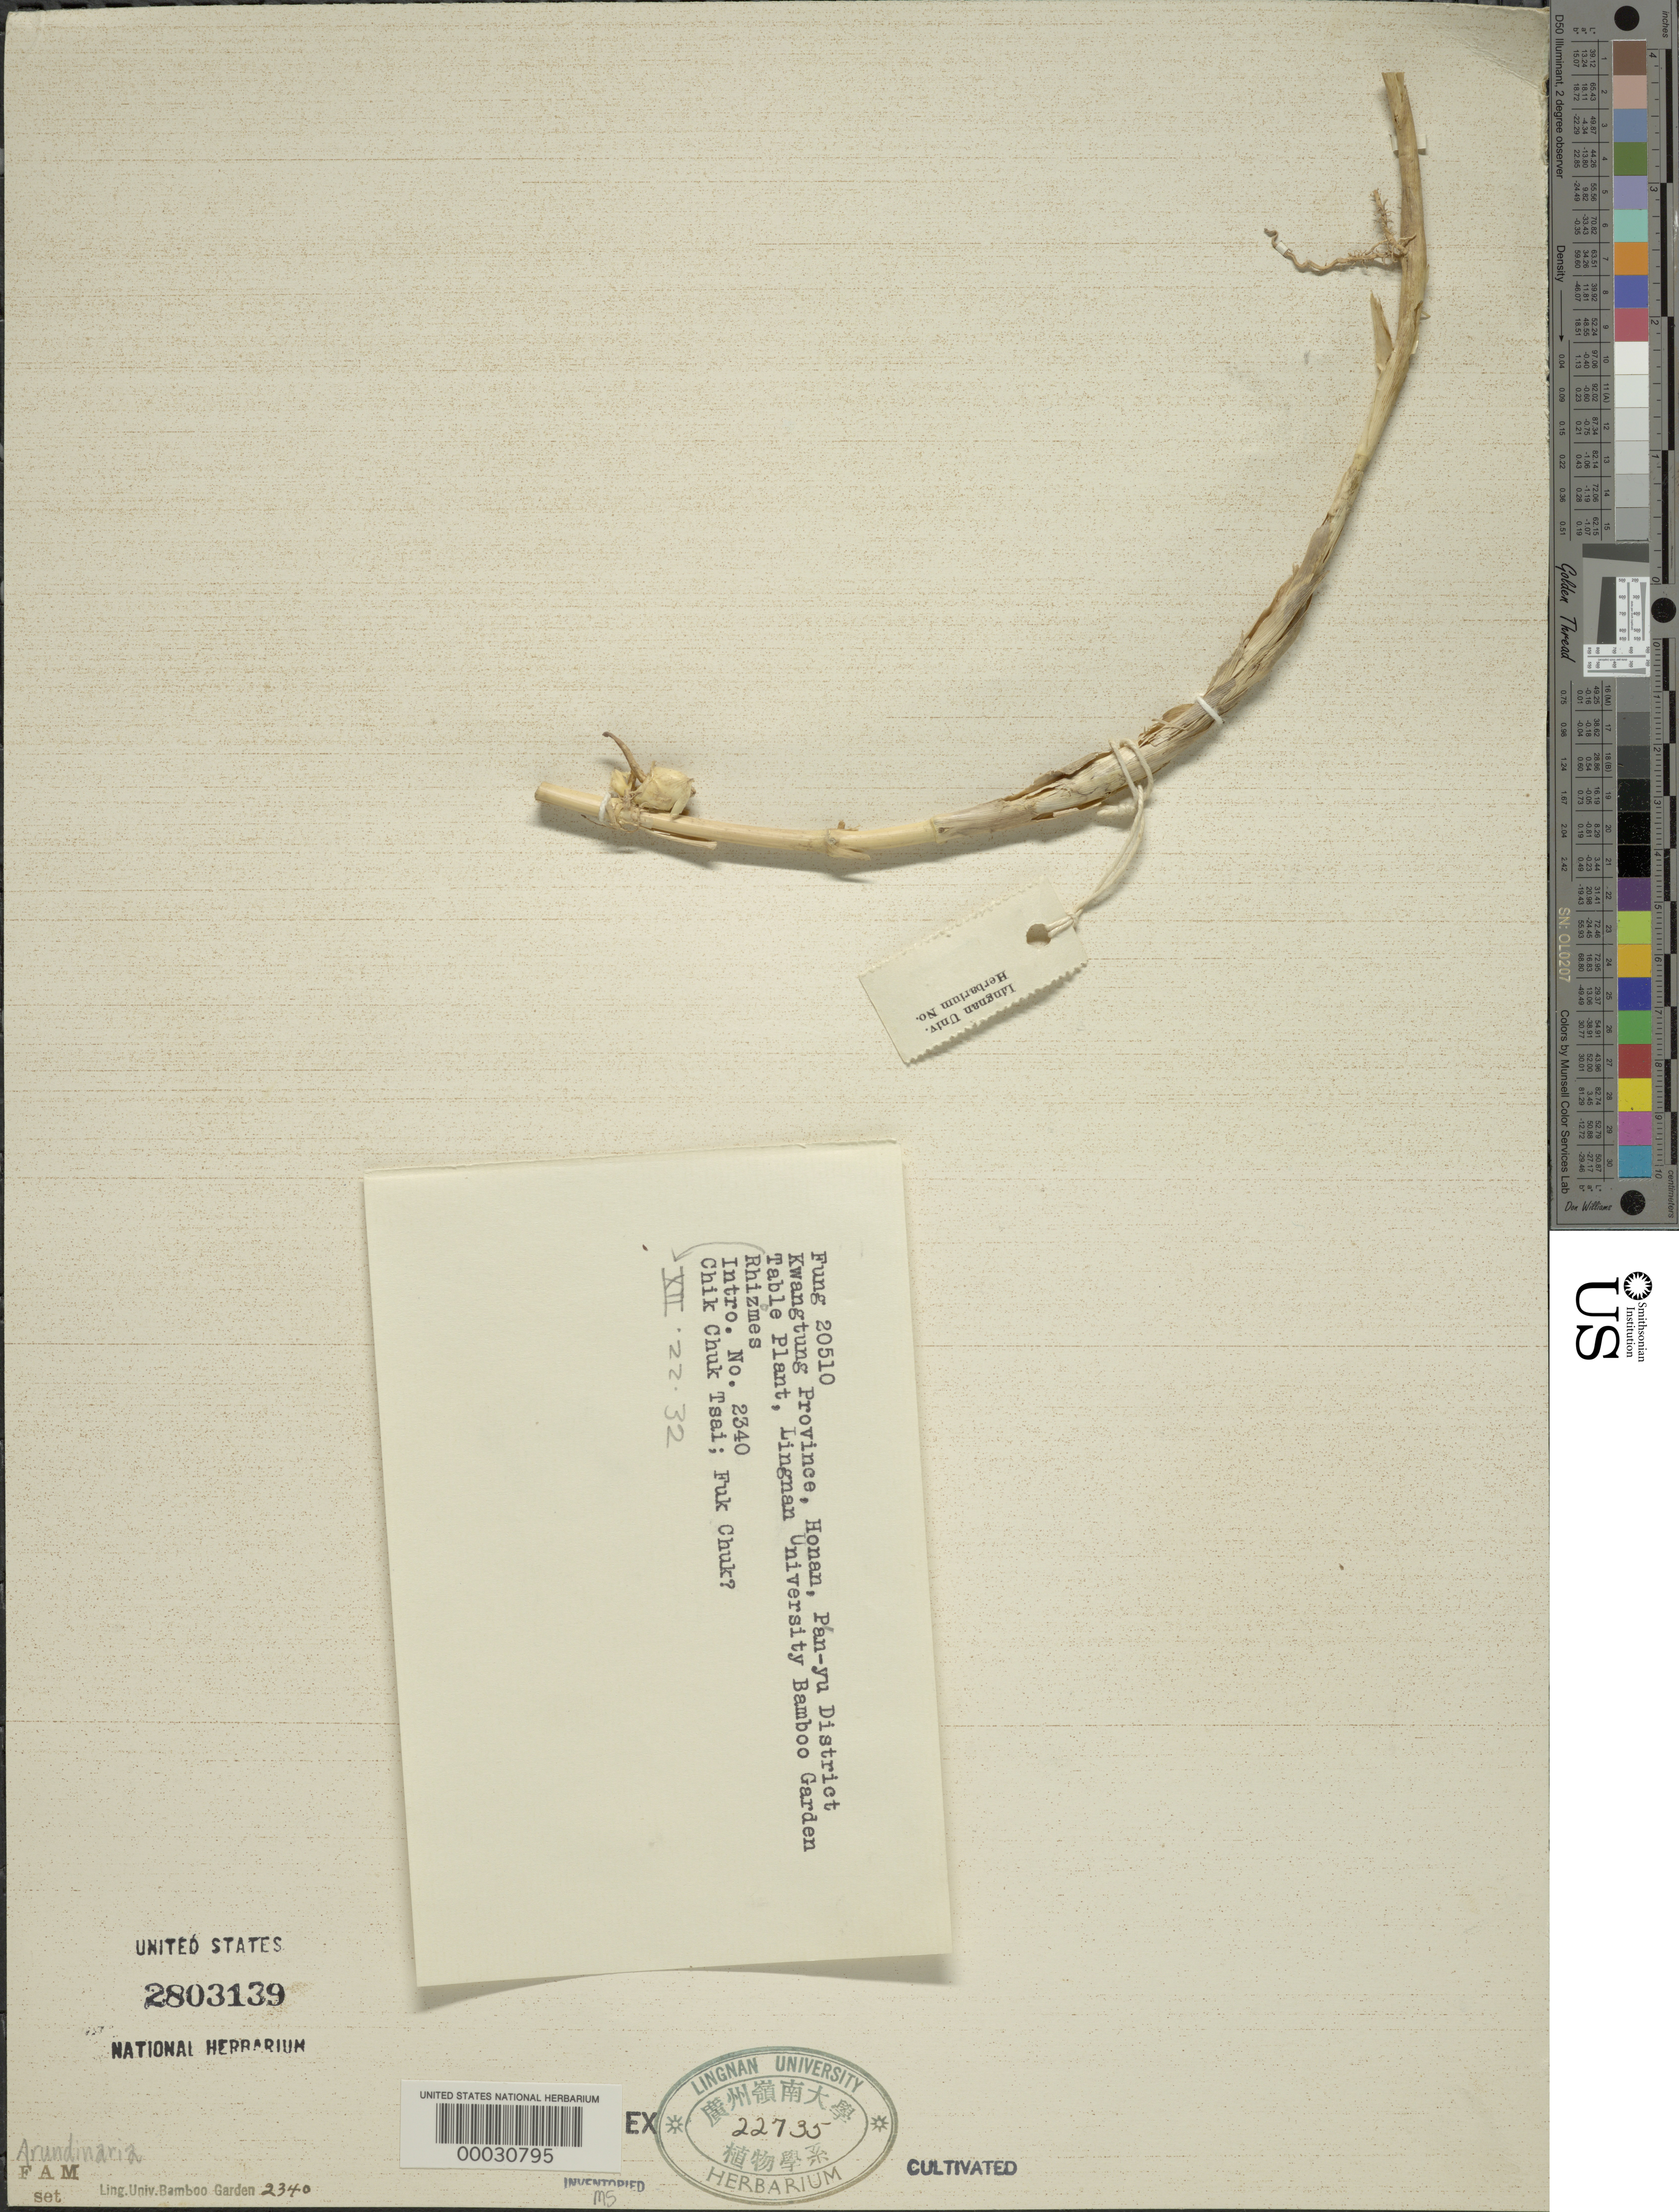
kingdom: Plantae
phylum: Tracheophyta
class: Liliopsida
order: Poales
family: Poaceae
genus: Arundinaria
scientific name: Arundinaria sp.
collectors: H. L. Fung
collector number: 20510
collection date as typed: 22 Dec 1932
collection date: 1932-12-22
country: China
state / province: Guangdong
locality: Lingnan university bamboo garden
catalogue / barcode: US 2803139